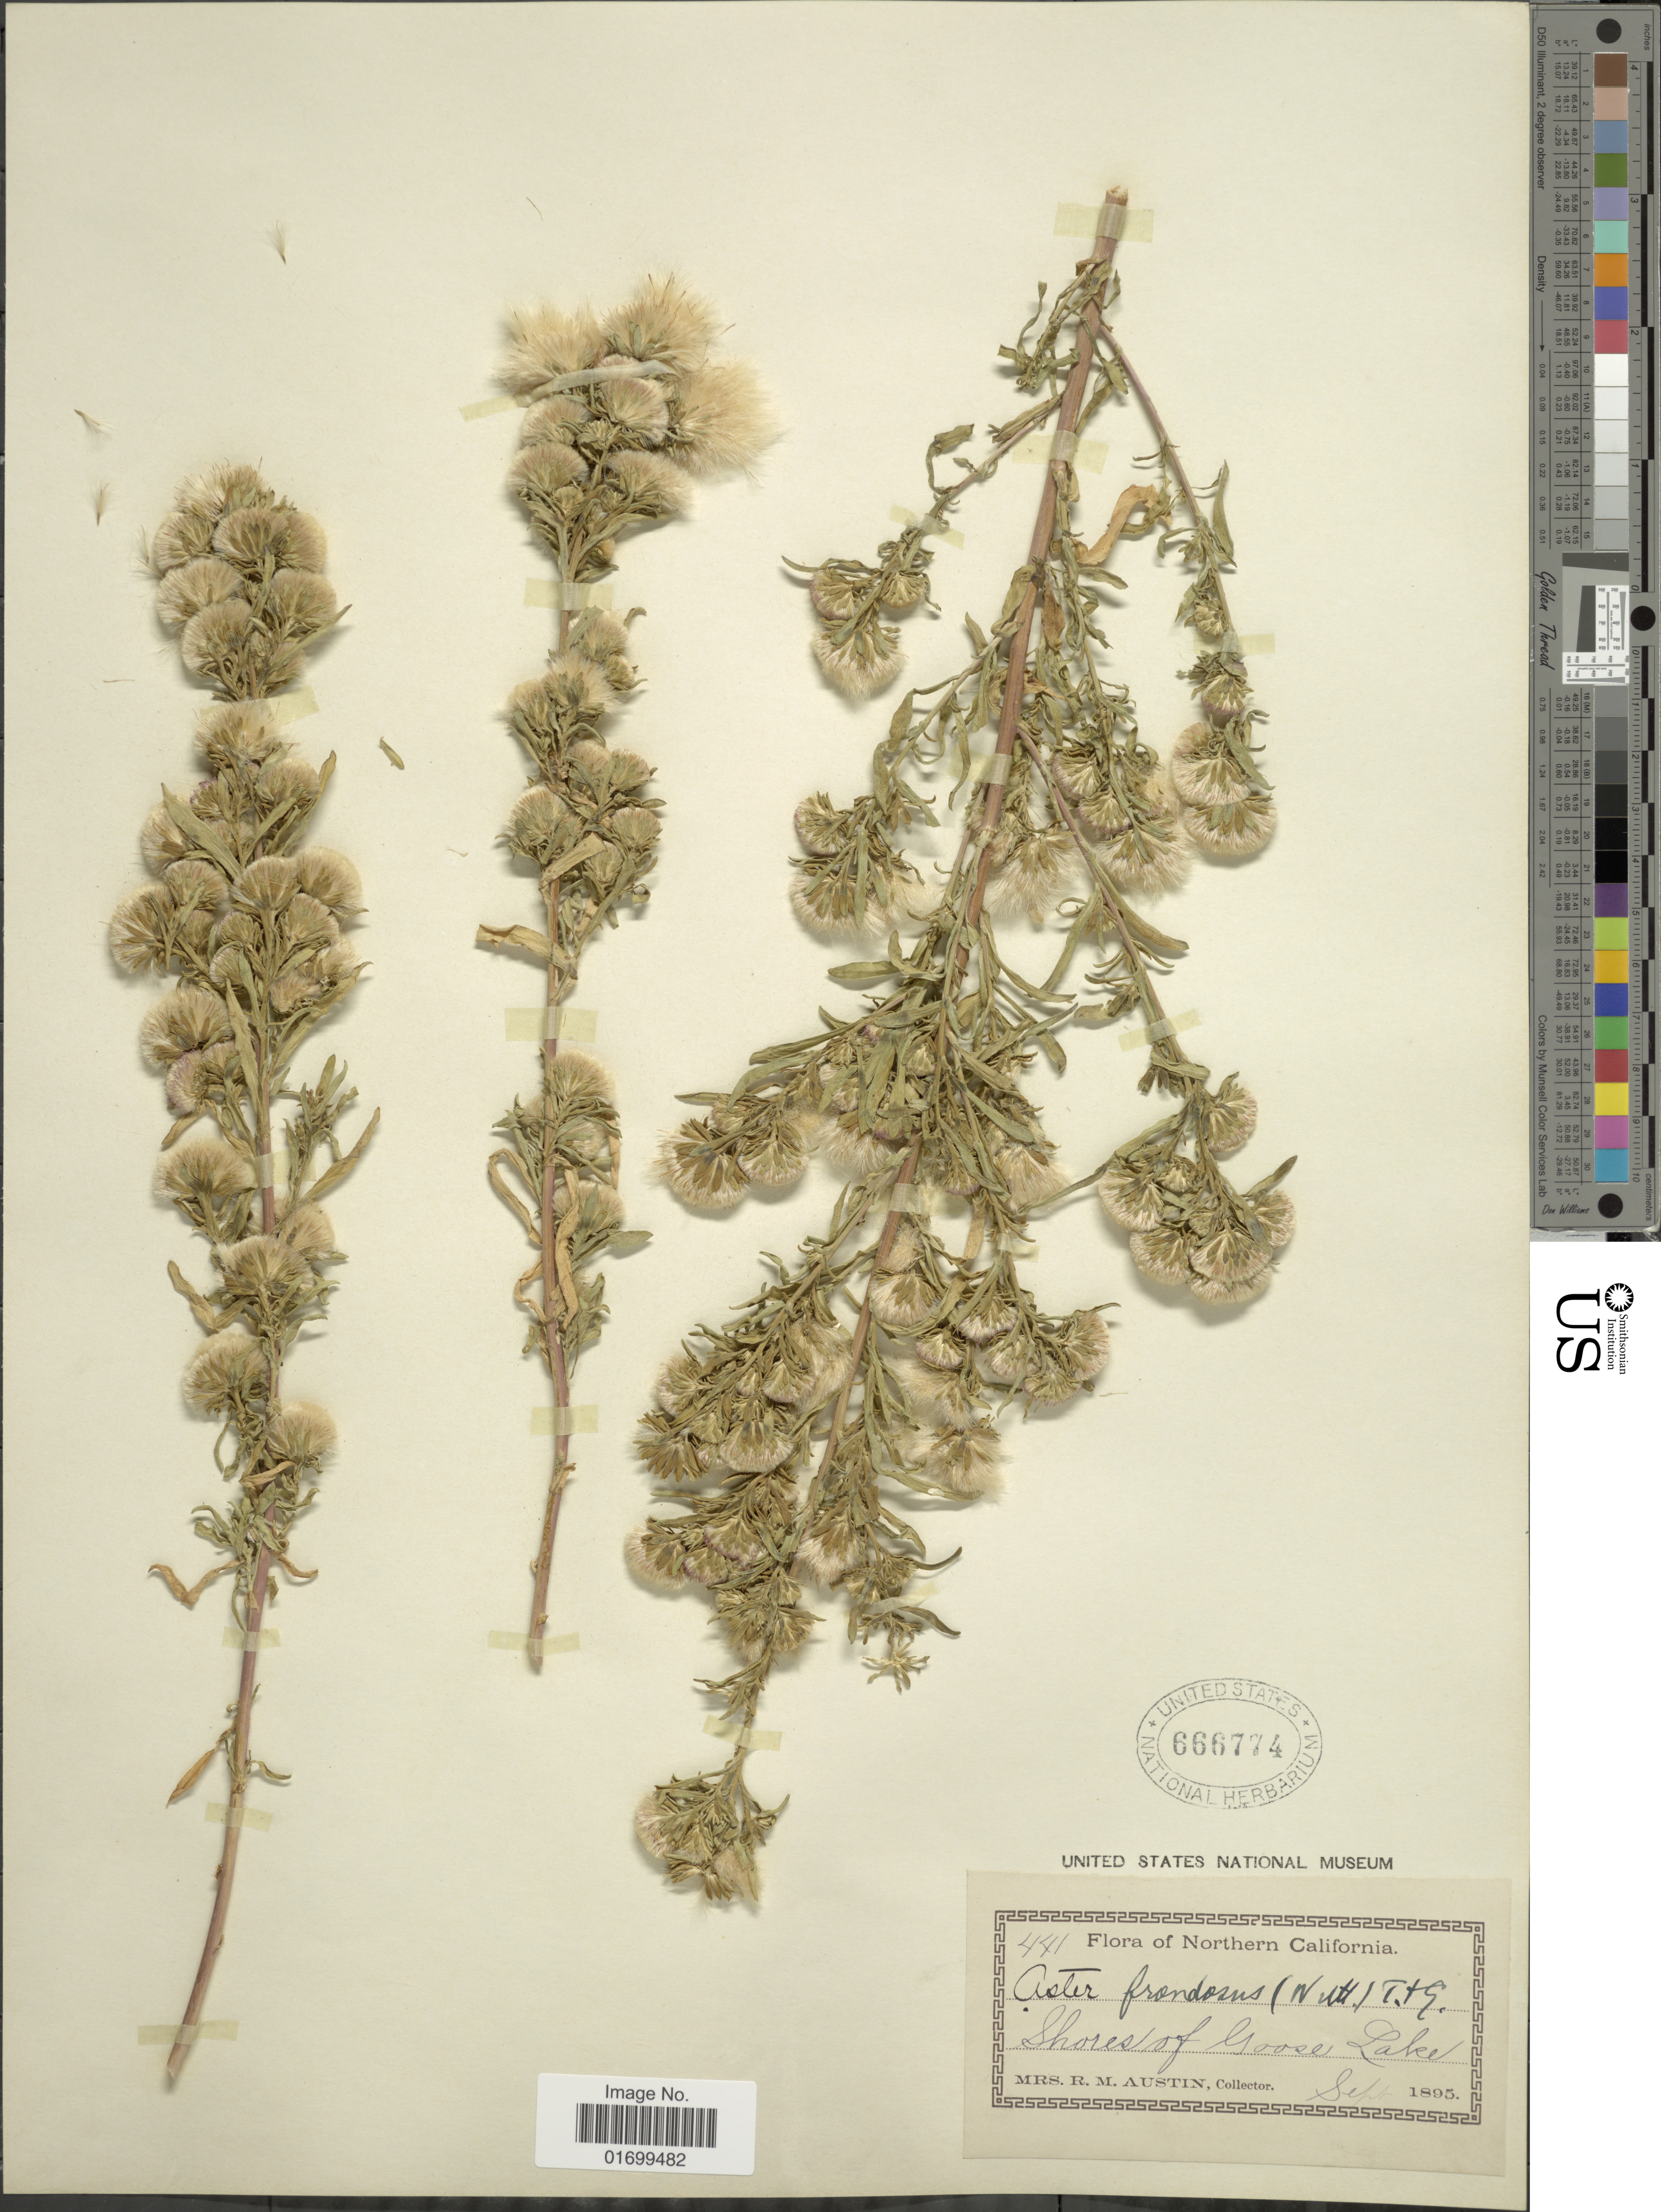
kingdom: Plantae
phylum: Tracheophyta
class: Magnoliopsida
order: Asterales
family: Asteraceae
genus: Symphyotrichum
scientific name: Symphyotrichum frondosum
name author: (Nutt.) G.L. Nesom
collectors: R. Austin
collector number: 441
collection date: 1895-09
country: United States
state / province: California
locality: Northern California, shores of Goose Lake.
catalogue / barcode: US 666774